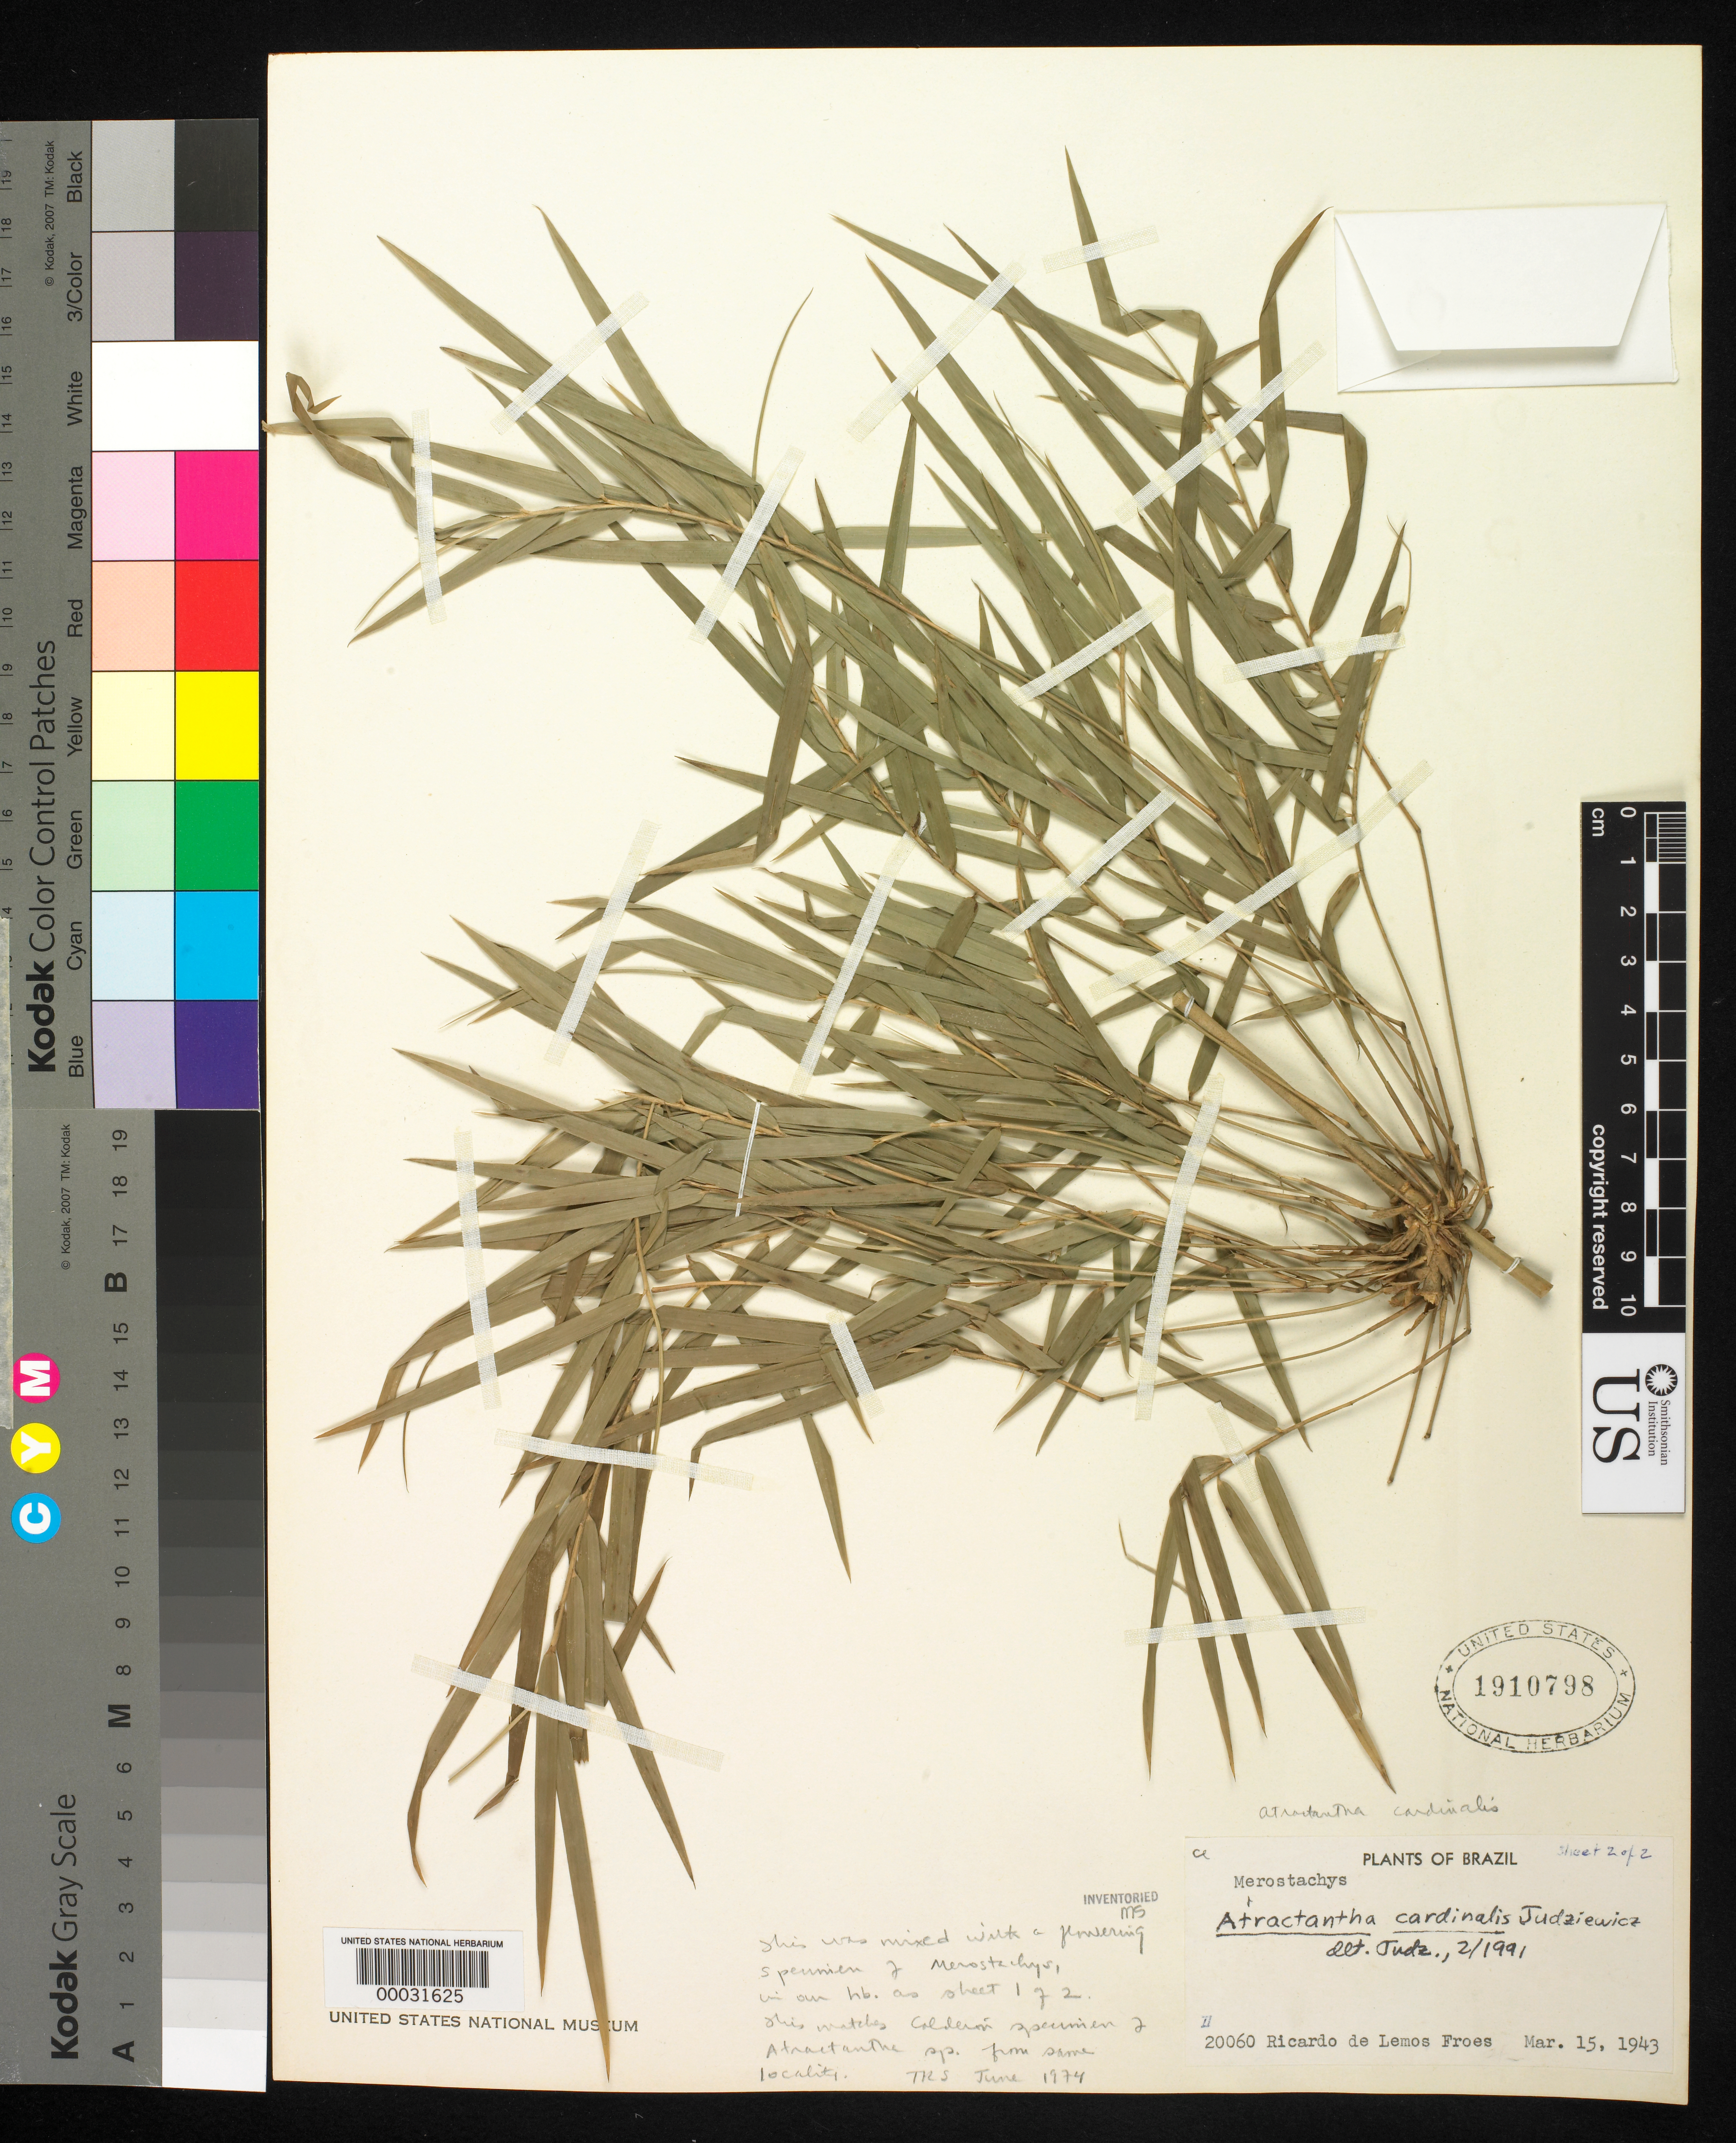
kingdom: Plantae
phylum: Tracheophyta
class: Liliopsida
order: Poales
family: Poaceae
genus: Atractantha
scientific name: Atractantha cardinalis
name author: Judz.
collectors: R. L. Fróes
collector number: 20060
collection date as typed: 15 Mar 1943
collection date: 1943-03-15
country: Brazil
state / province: Minas Gerais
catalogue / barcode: US 1910798